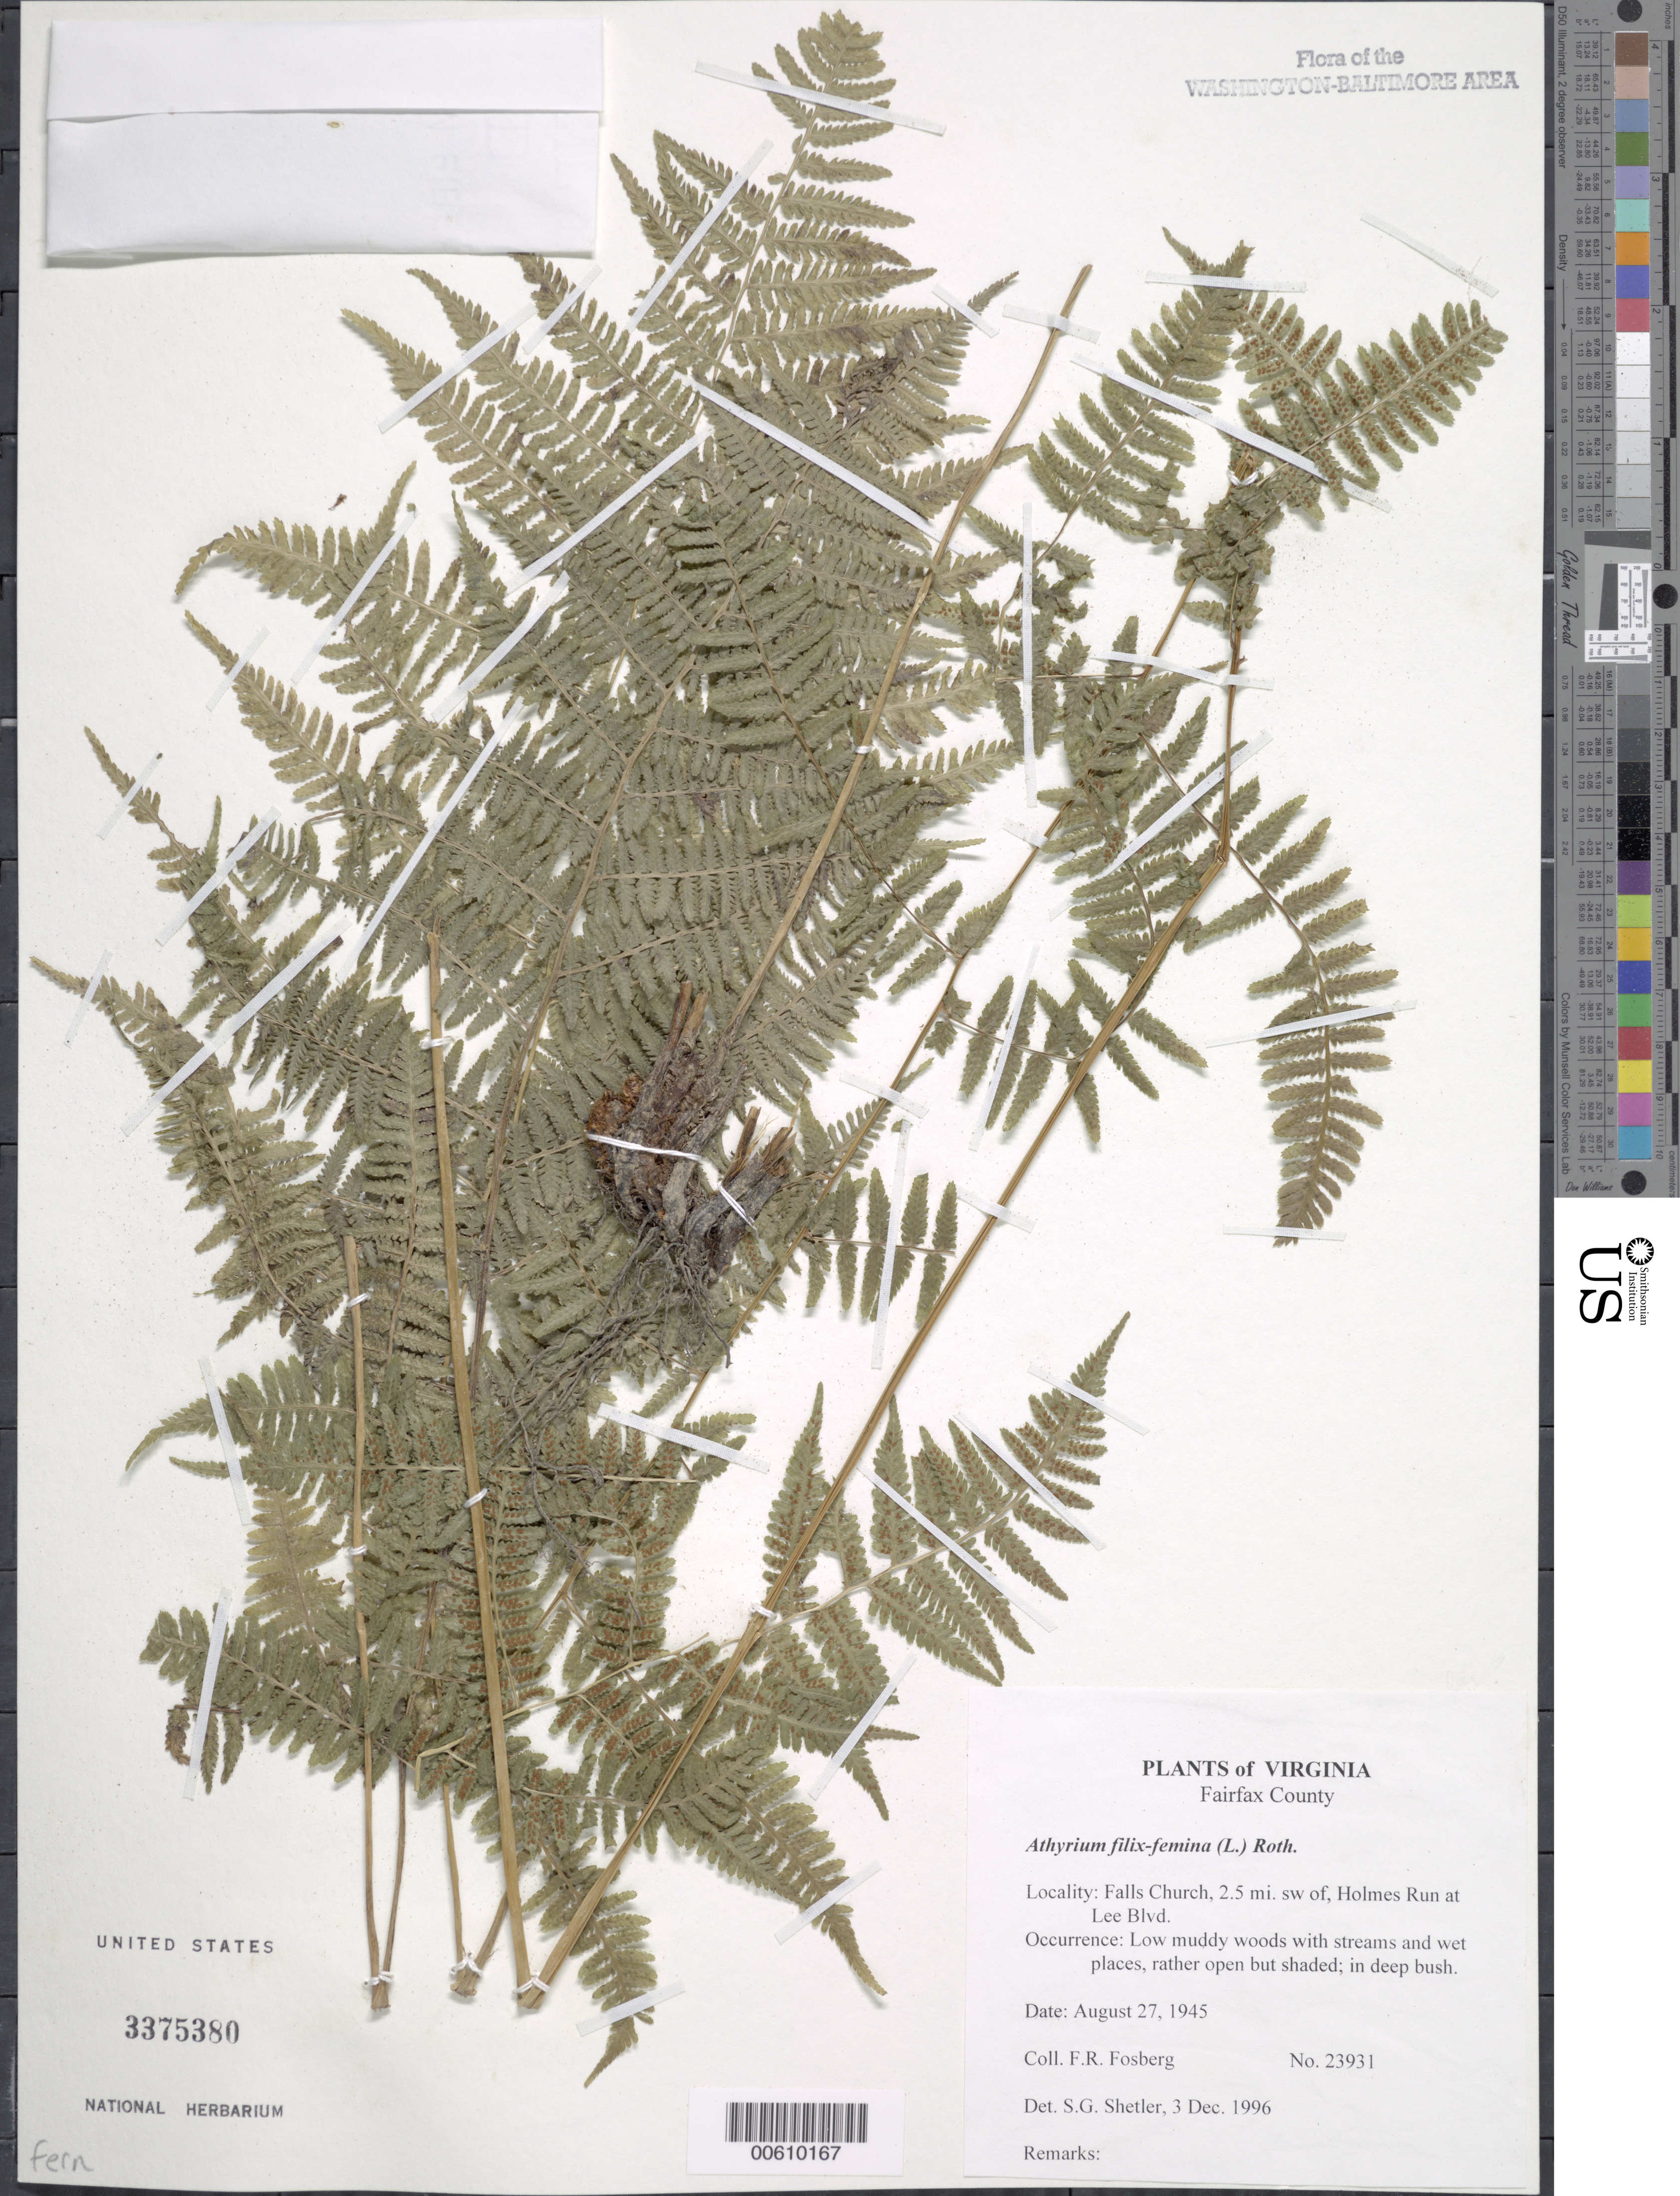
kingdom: Plantae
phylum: Tracheophyta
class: Polypodiopsida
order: Polypodiales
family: Athyriaceae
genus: Athyrium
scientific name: Athyrium filix-femina var. asplenioides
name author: (Michx.) Farw.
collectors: F. R. Fosberg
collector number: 23931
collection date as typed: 27 Aug 1945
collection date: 1945-08-27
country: United States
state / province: Virginia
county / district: Fairfax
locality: Falls Church, 2.5 mi. sw of, Holmes Run at Lee Blvd.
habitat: Low muddy woods with streams and wet places, rather open but shaded; in deep bush.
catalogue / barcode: US 3375380